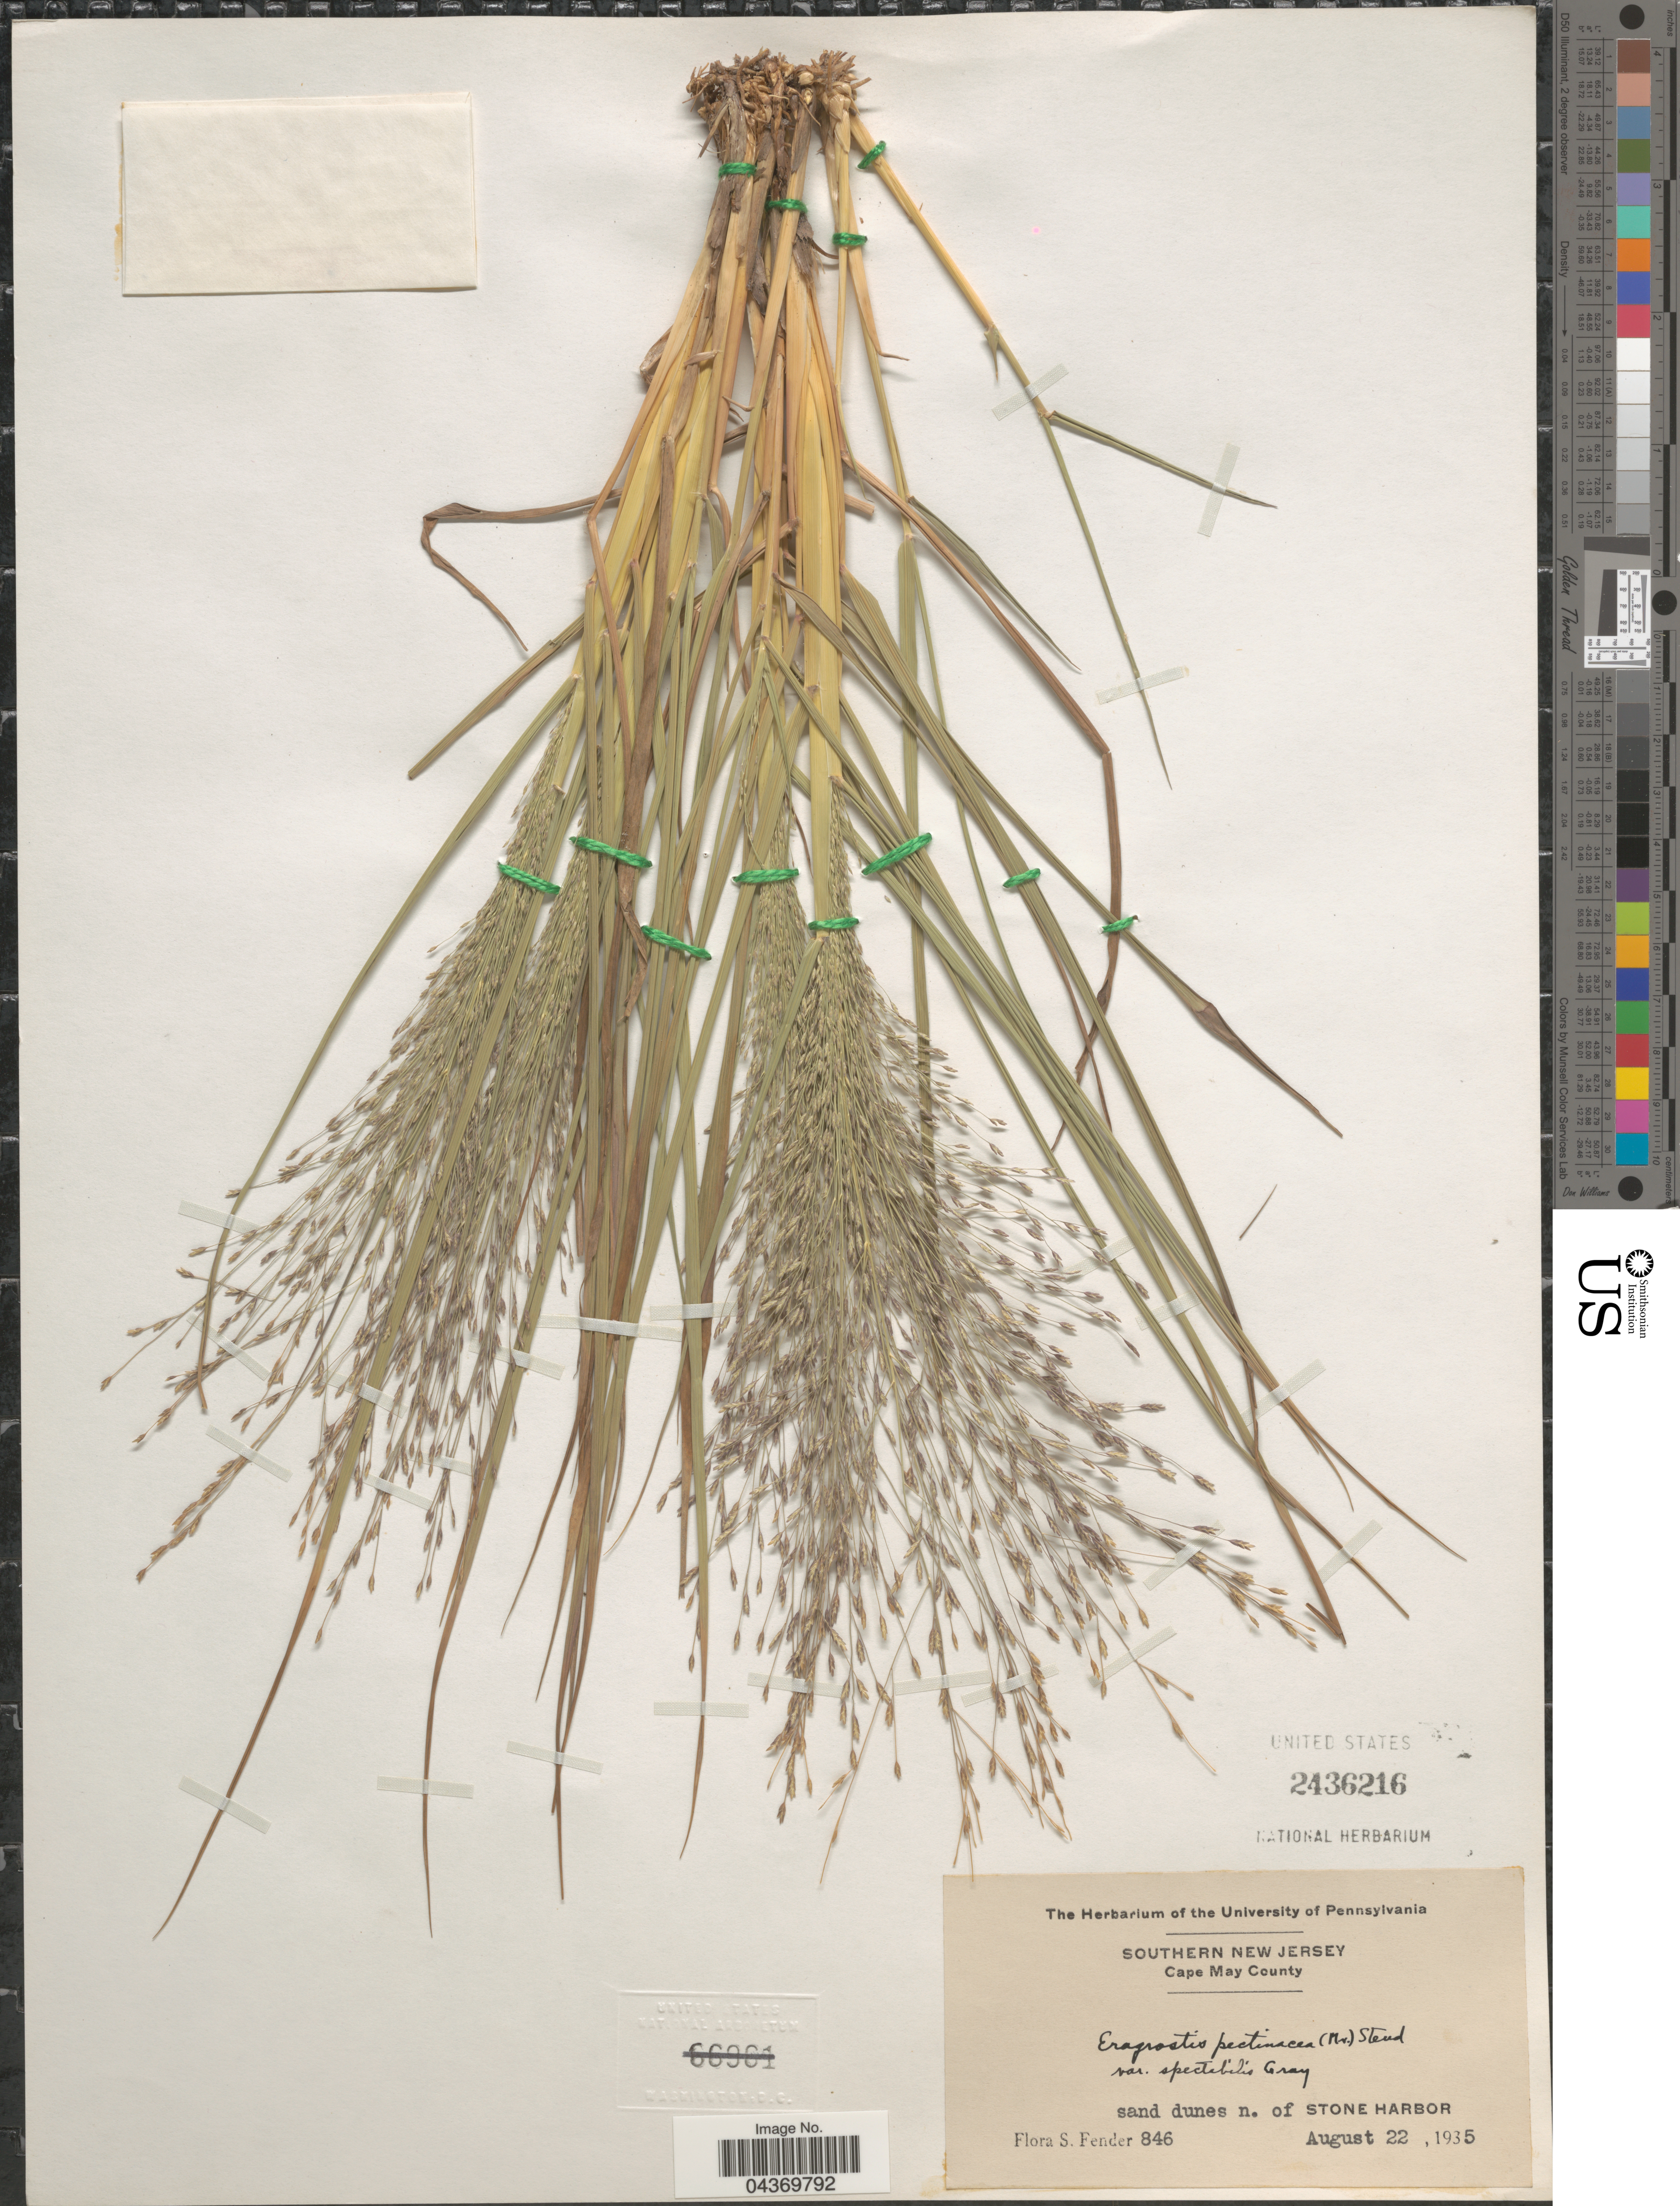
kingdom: Plantae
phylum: Tracheophyta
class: Liliopsida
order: Poales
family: Poaceae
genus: Eragrostis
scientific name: Eragrostis pectinacea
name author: (Michx.) Nees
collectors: F. Fender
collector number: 846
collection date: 1935-08-22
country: United States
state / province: New Jersey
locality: Southern New Jersey. Cape May County. Sand dunes n. of Stone Harbor.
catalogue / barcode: US 2436216